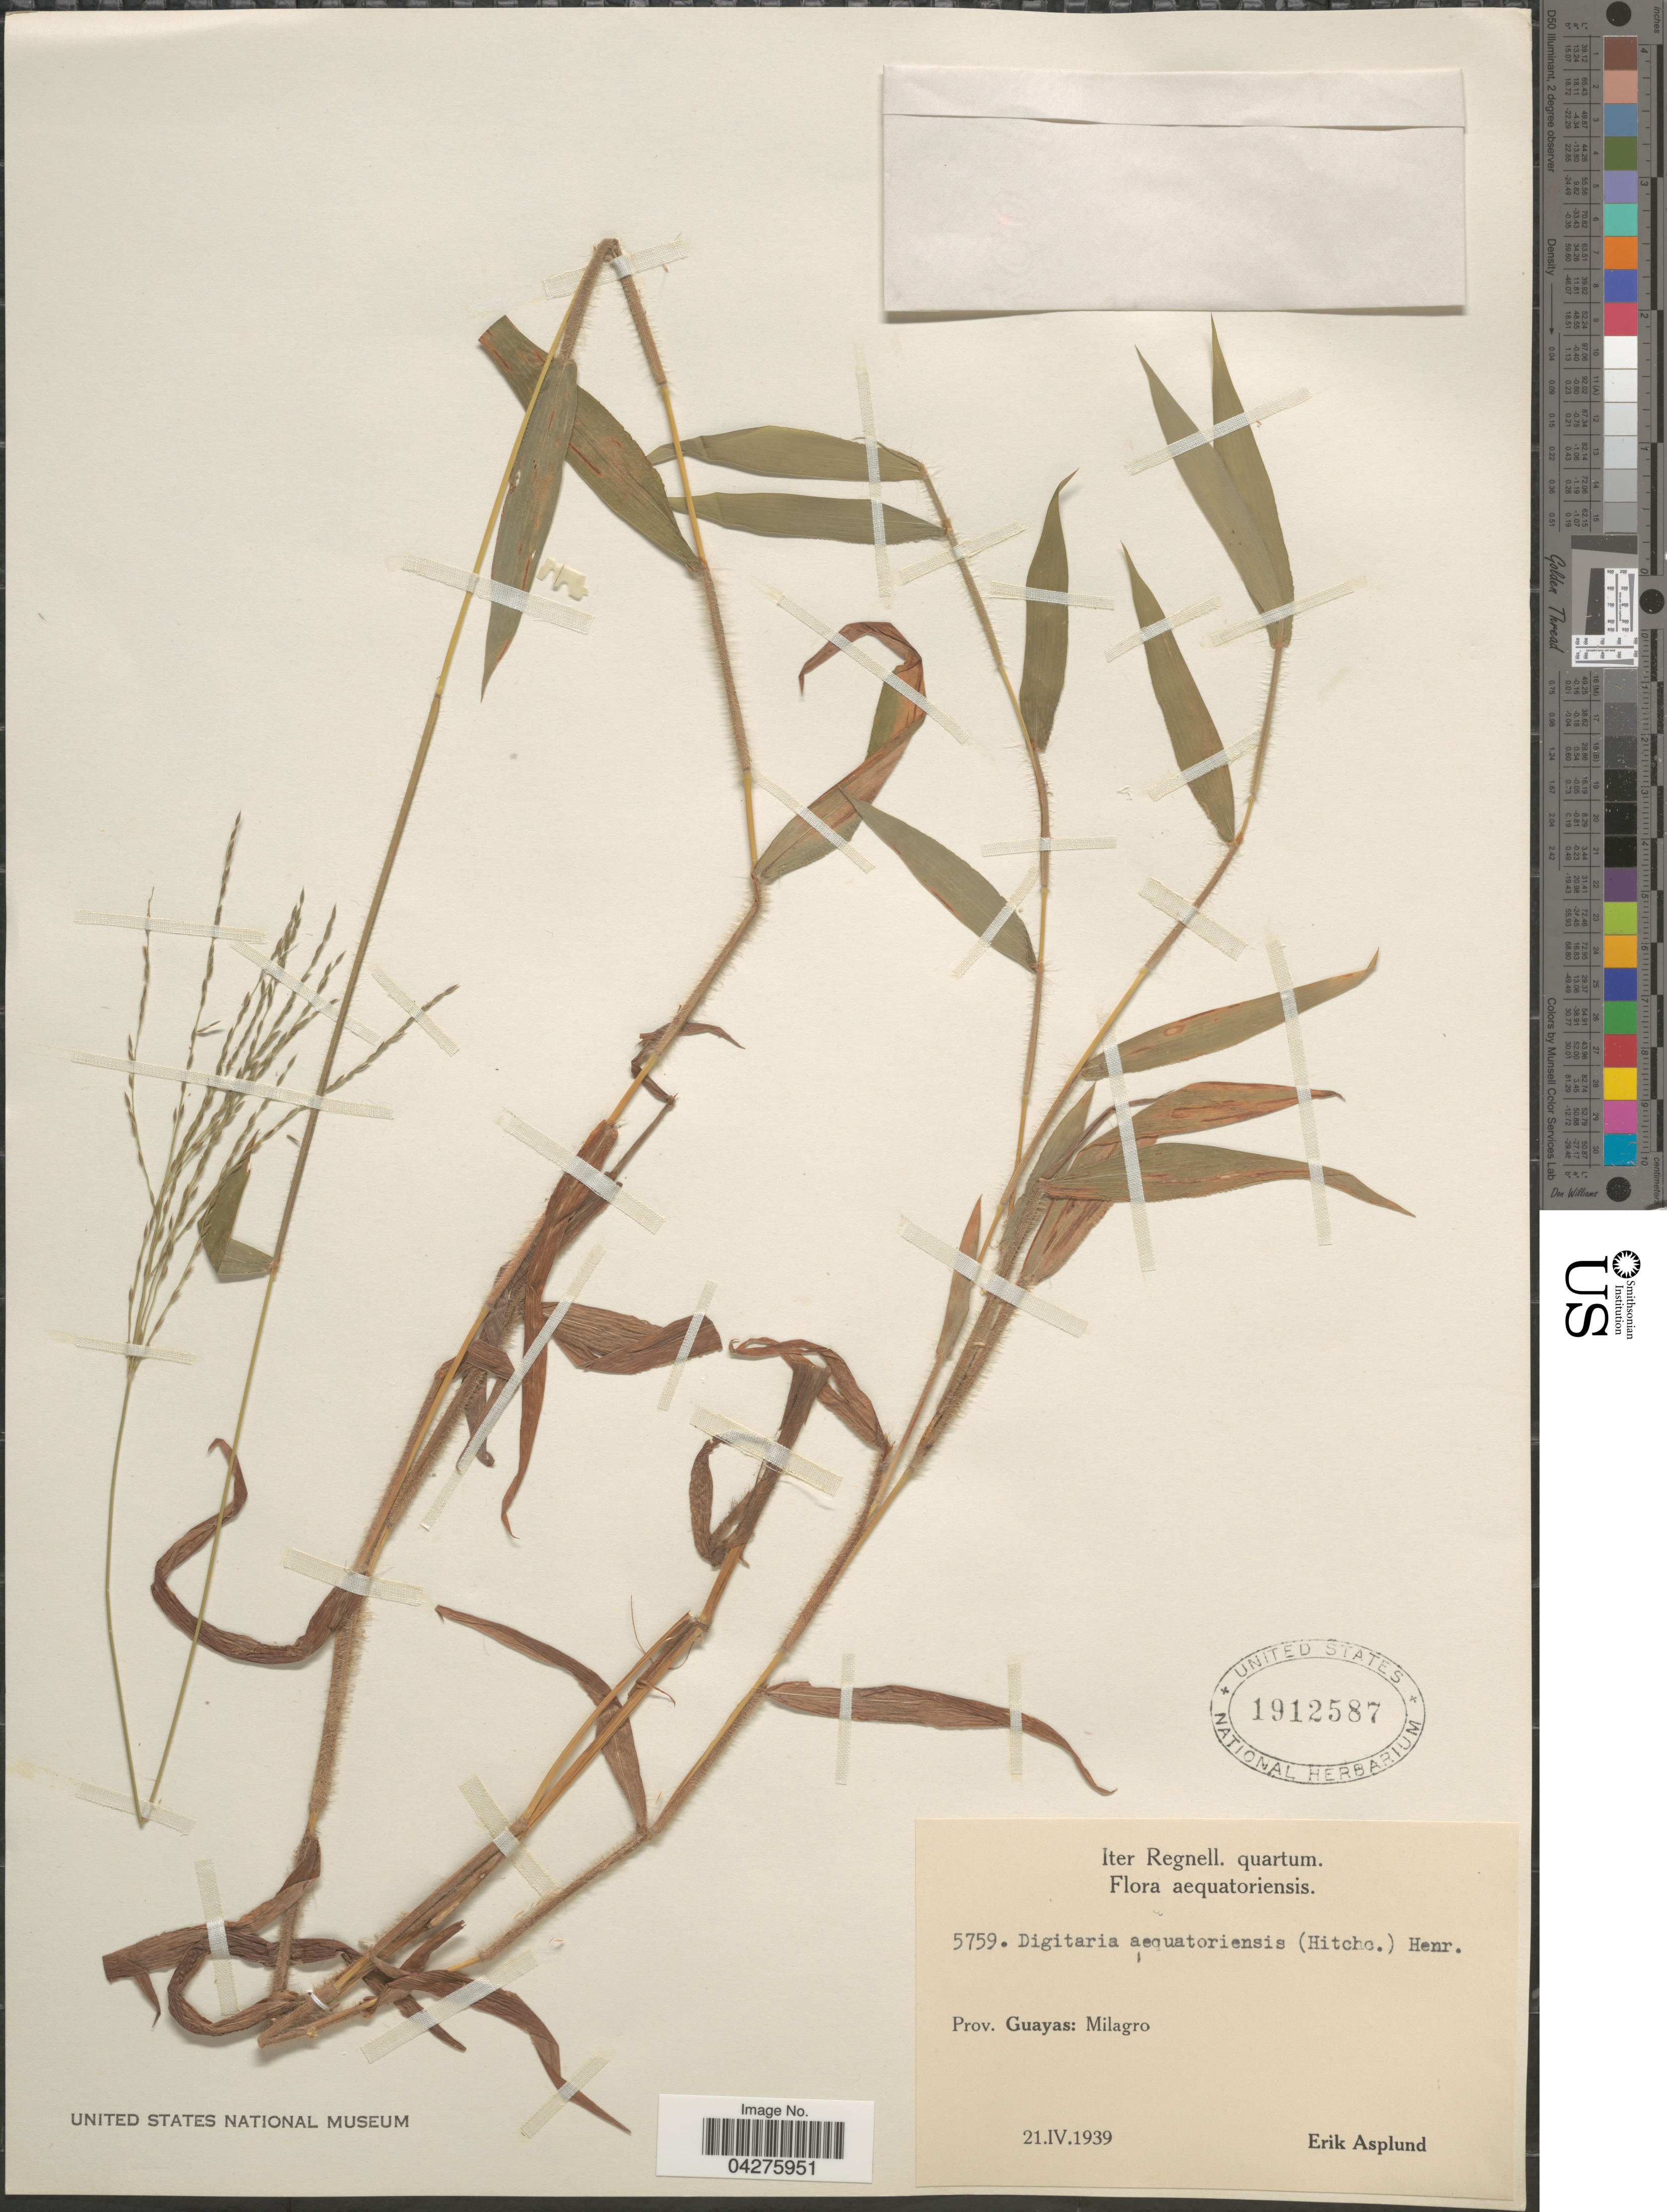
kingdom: Plantae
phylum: Tracheophyta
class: Liliopsida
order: Poales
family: Poaceae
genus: Digitaria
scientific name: Digitaria aequatoriensis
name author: (Hitchc.) Henr.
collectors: E. Asplund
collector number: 5759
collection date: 1939-04-21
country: Ecuador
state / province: Guayas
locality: Iter Regnell. quartum. Milagro.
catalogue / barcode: US 1912587